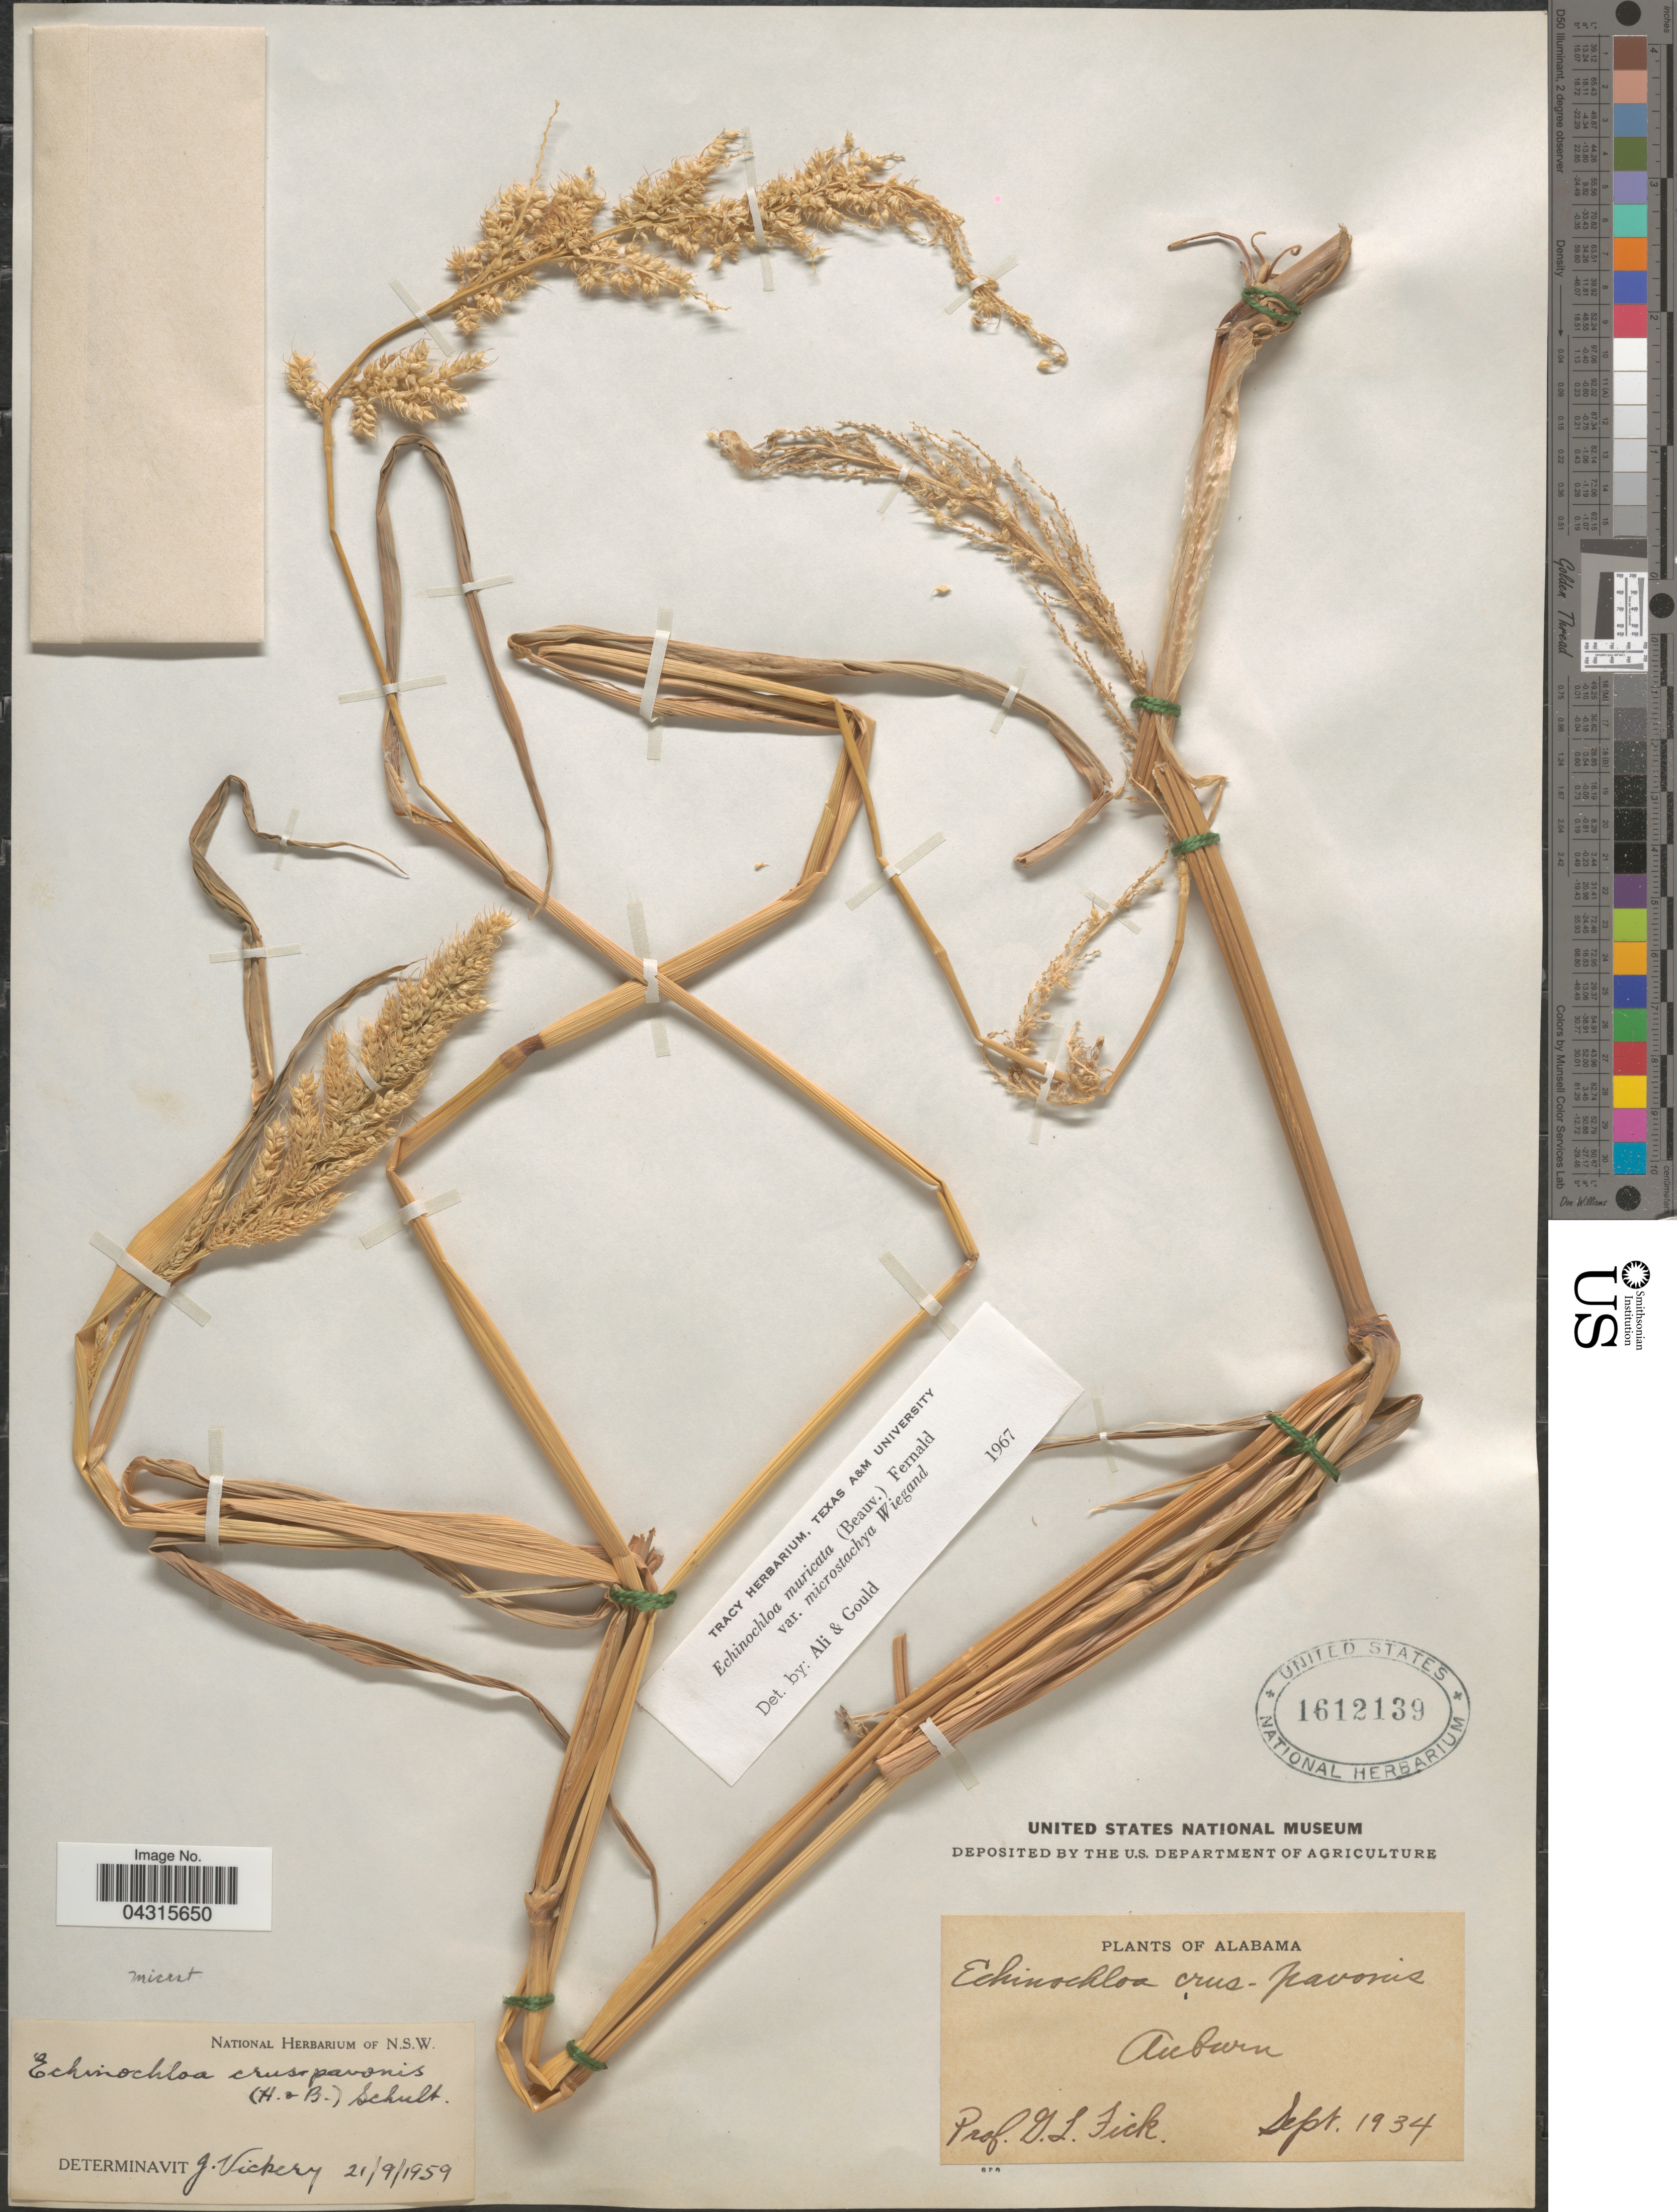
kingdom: Plantae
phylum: Tracheophyta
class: Liliopsida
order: Poales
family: Poaceae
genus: Echinochloa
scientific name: Echinochloa muricata var. microstachya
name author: Wiegand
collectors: P. Fick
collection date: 1934-09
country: United States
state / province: Alabama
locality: Auburn.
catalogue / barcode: US 1612139